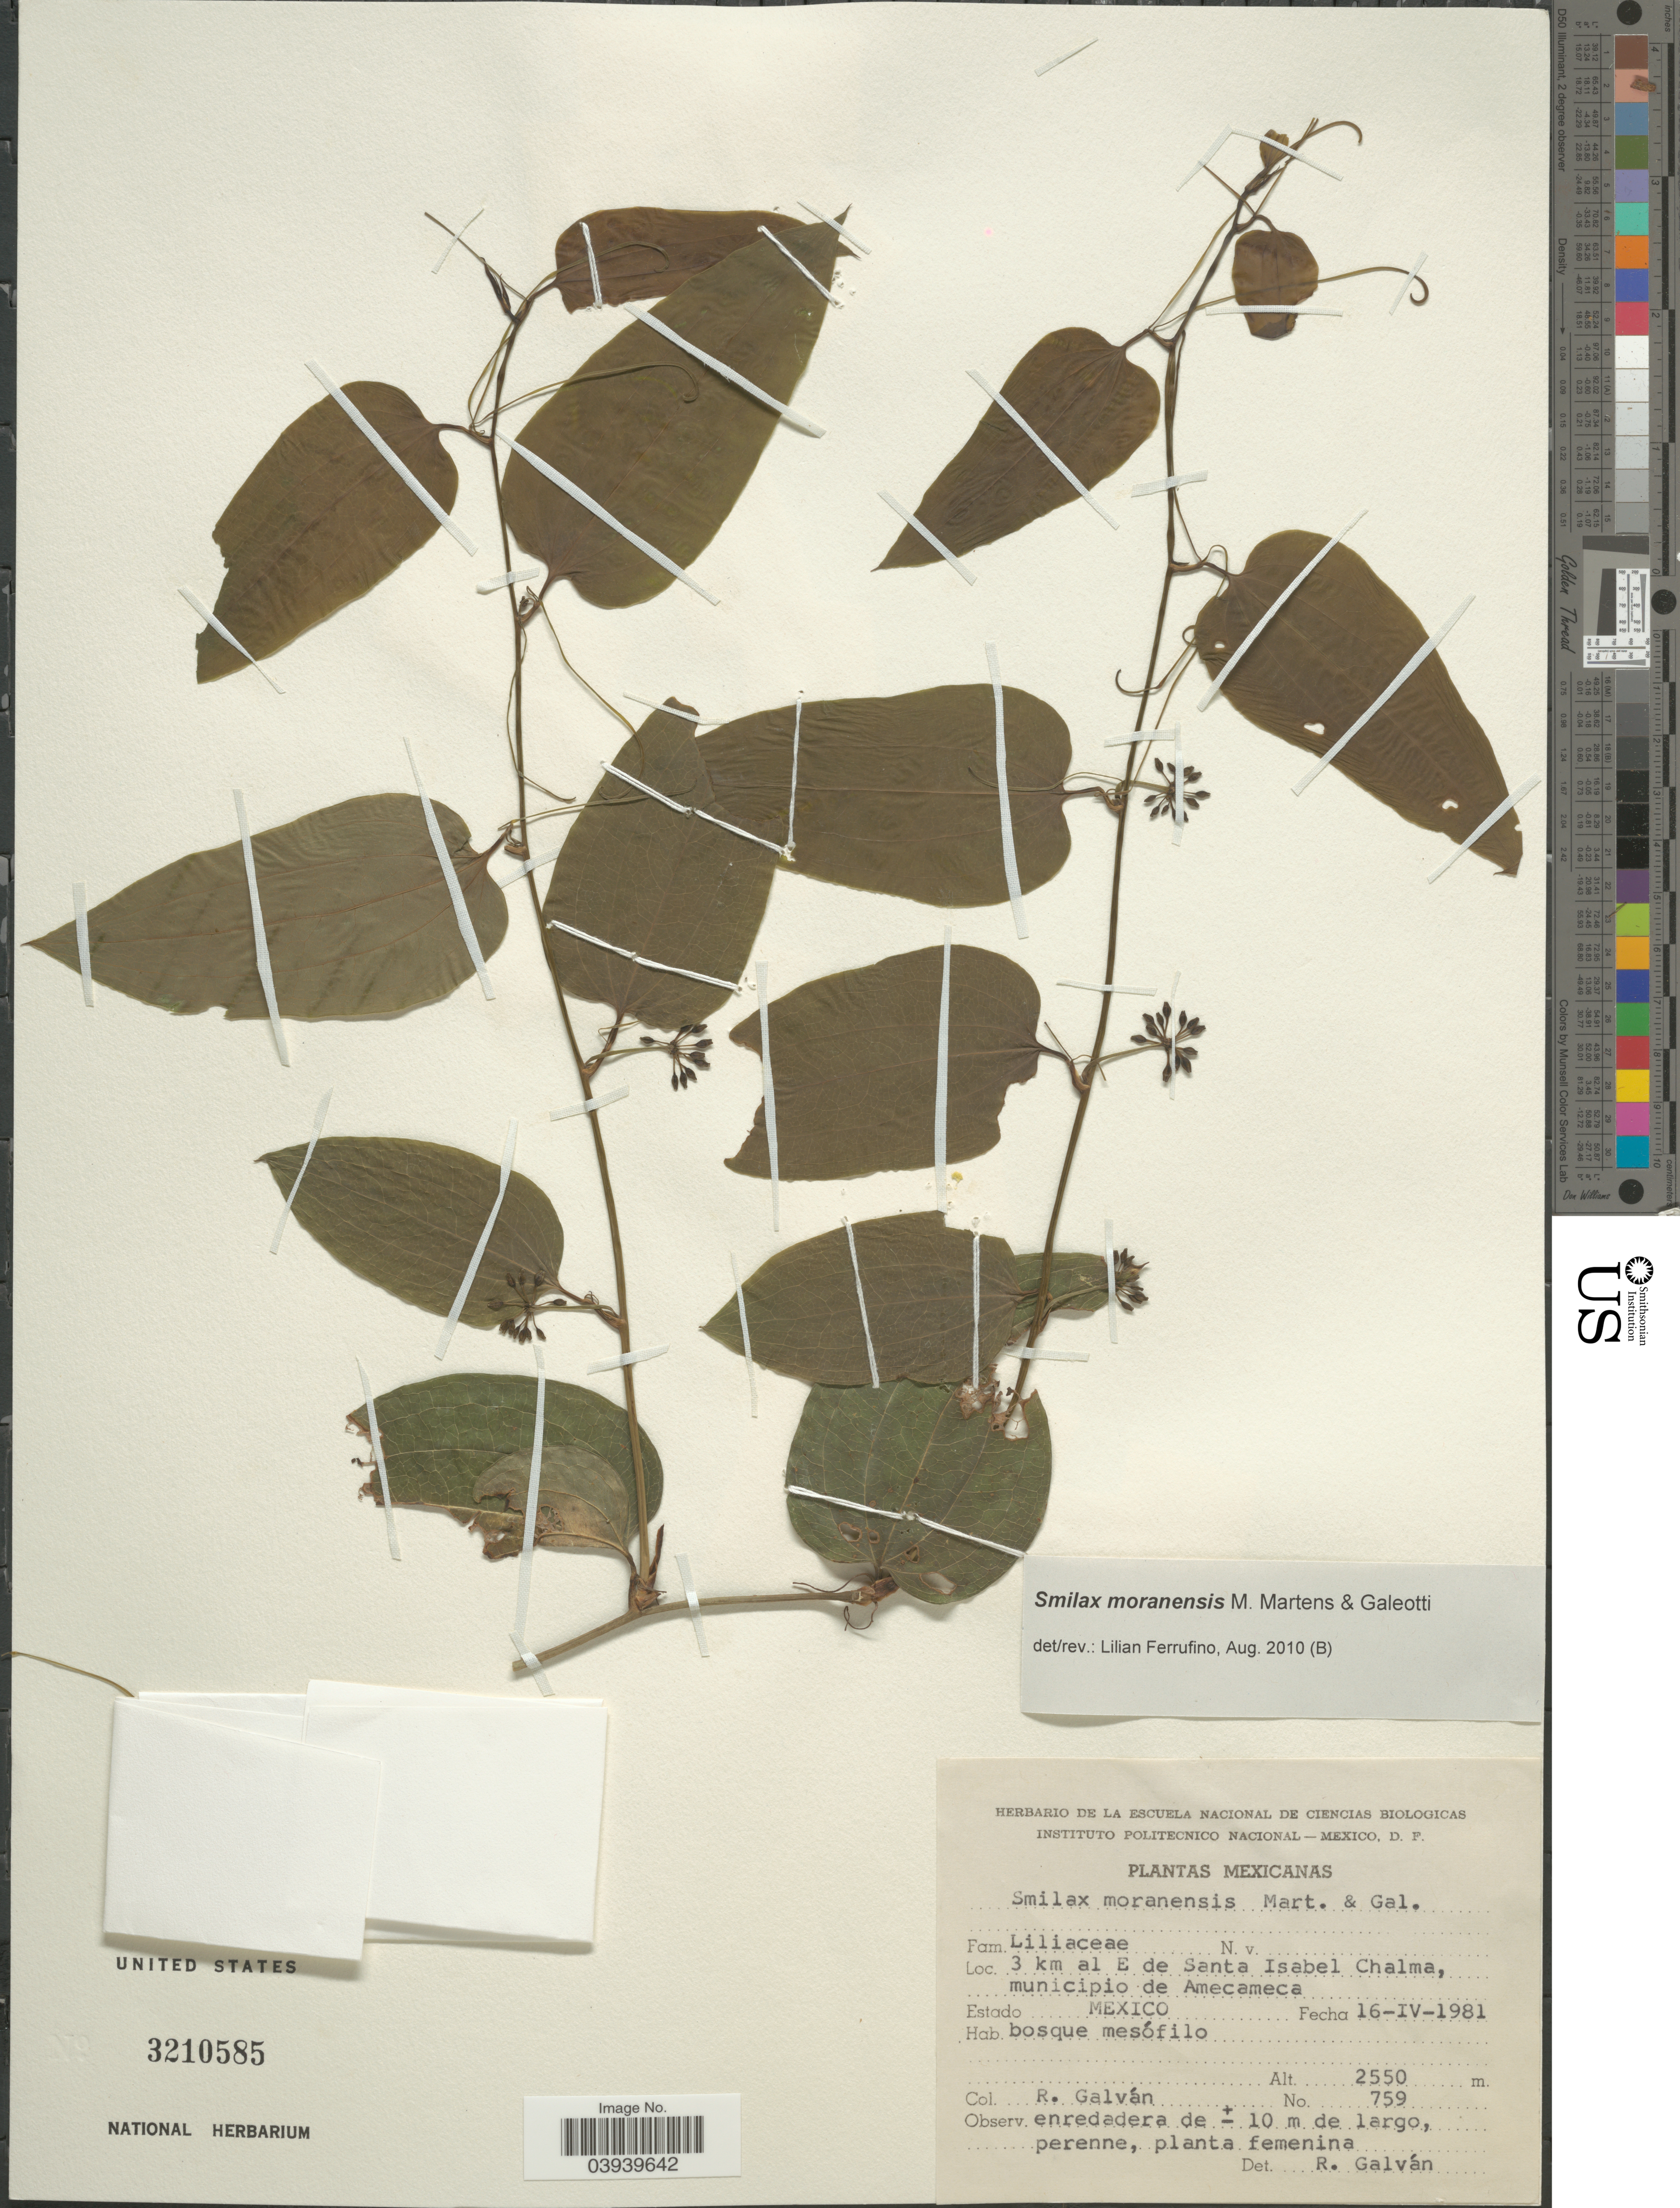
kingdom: Plantae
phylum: Tracheophyta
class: Liliopsida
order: Liliales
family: Smilacaceae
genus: Smilax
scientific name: Smilax moranensis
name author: M. Martens & Galeotti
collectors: R. Galván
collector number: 759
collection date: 1981-04-16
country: Mexico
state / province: México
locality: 3 km al E de Santa Isabel Chalma, municipio de Amecameca.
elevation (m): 2550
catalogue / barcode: US 3210585